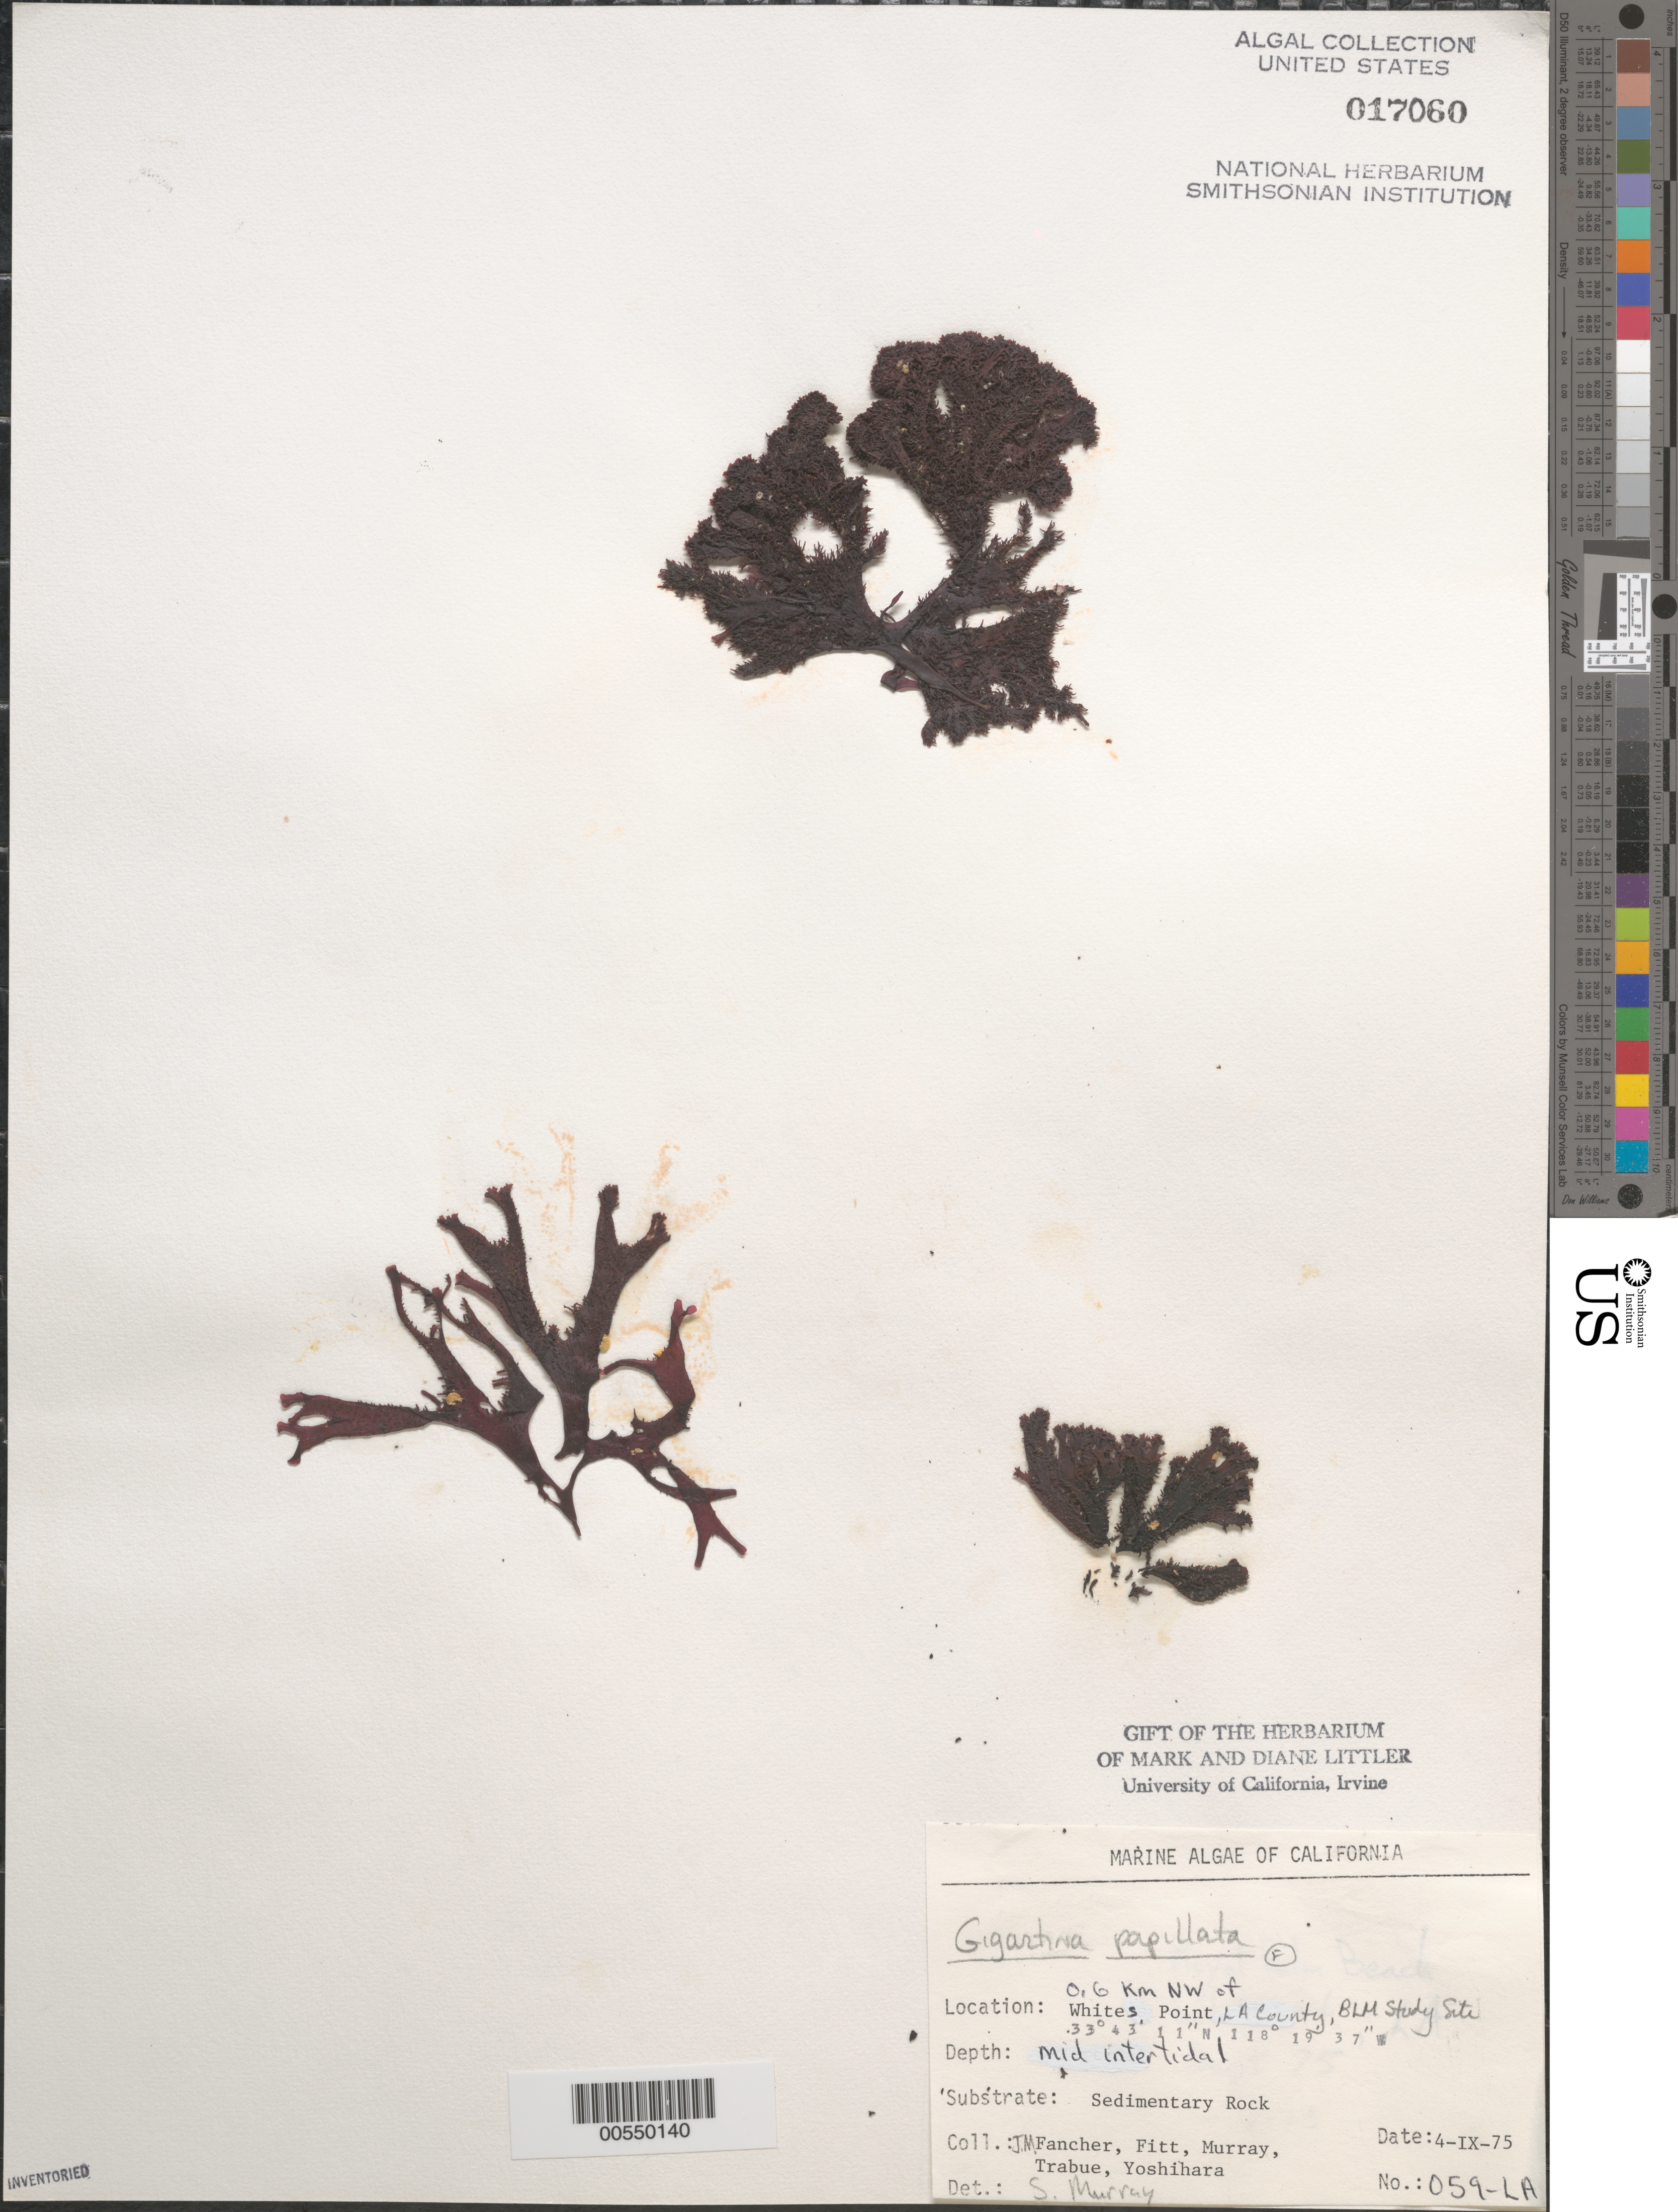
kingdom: Plantae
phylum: Rhodophyta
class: Florideophyceae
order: Gigartinales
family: Phyllophoraceae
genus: Mastocarpus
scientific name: Mastocarpus papillatus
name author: (C. Agardh) Kütz.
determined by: Algae name updating Project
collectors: J. Fancher, W. Fitt, S. N. Murray, P. J. Trabue & K. Yoshihara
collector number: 059-la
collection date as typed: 04 Sep 1975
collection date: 1975-09-04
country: United States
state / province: California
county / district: Los Angeles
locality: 0.6 km northwest of Whites Point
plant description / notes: BLM-SOCALBIGHT Rocky Intertidal Survey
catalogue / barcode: US 17060